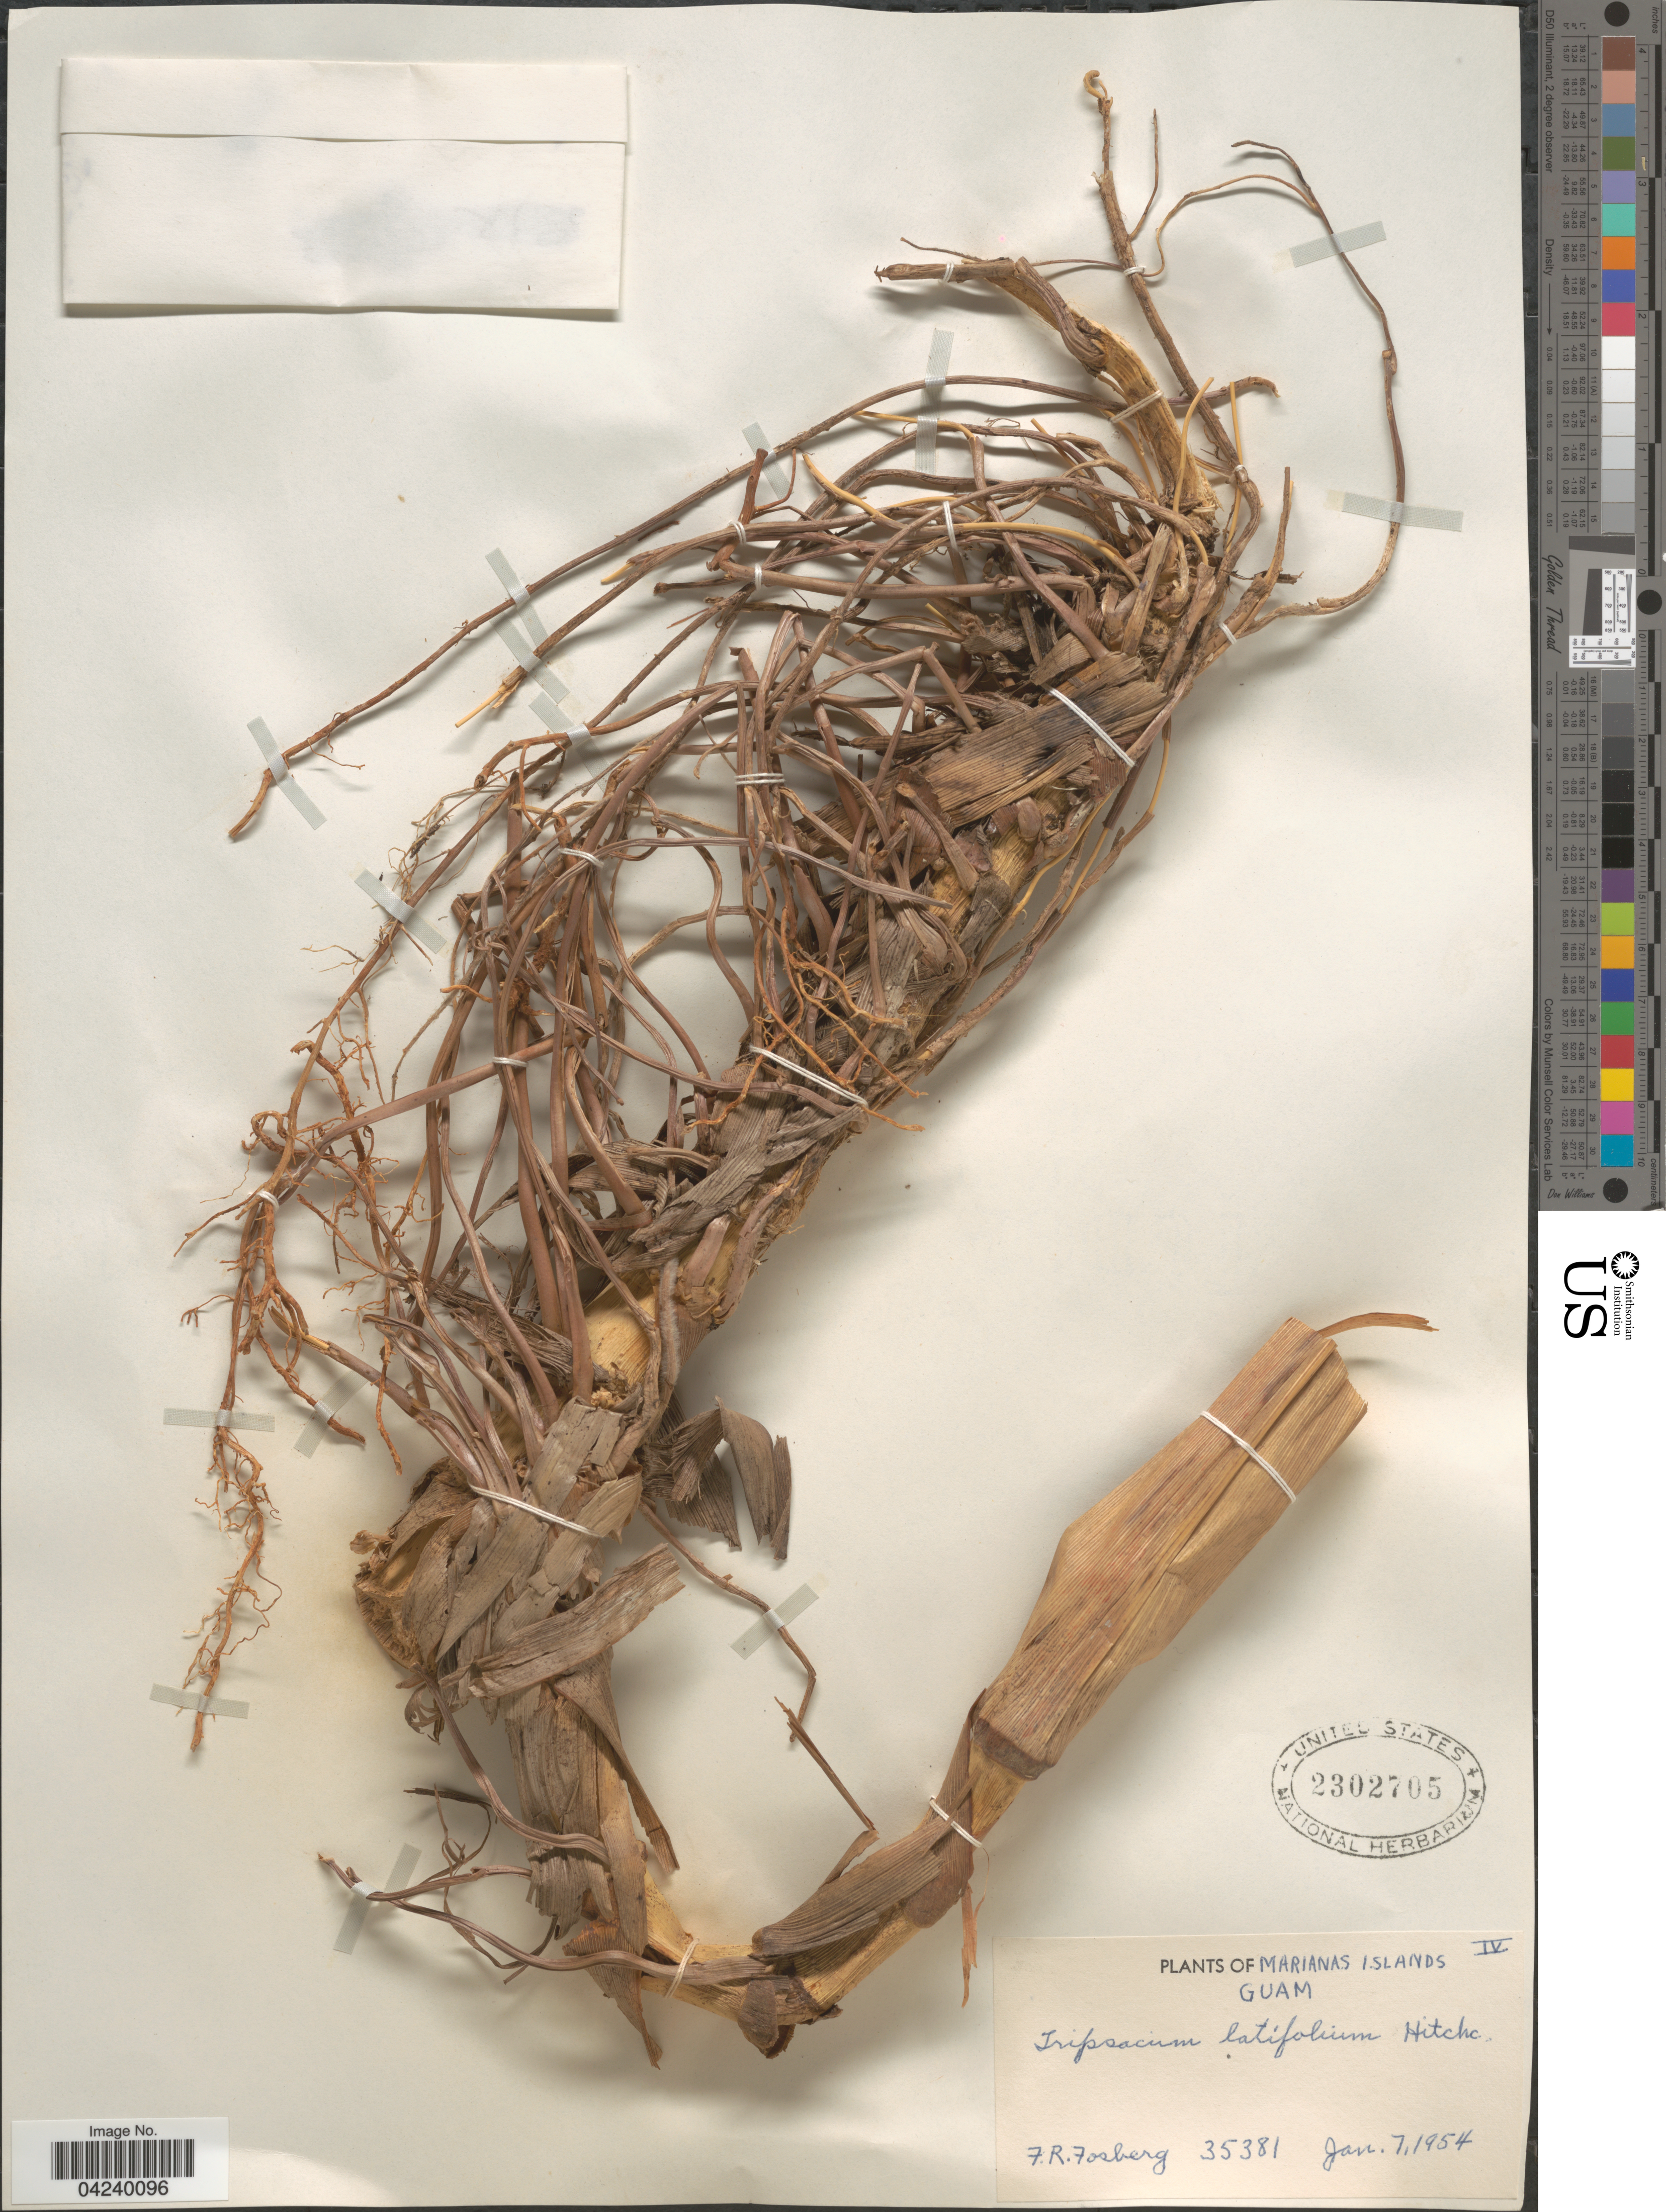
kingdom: Plantae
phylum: Tracheophyta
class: Liliopsida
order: Poales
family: Poaceae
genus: Tripsacum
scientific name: Tripsacum latifolium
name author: Hitchc.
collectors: F. R. Fosberg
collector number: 35381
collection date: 1954-01-07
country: Guam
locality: Marianas Islands.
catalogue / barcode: US 2302705